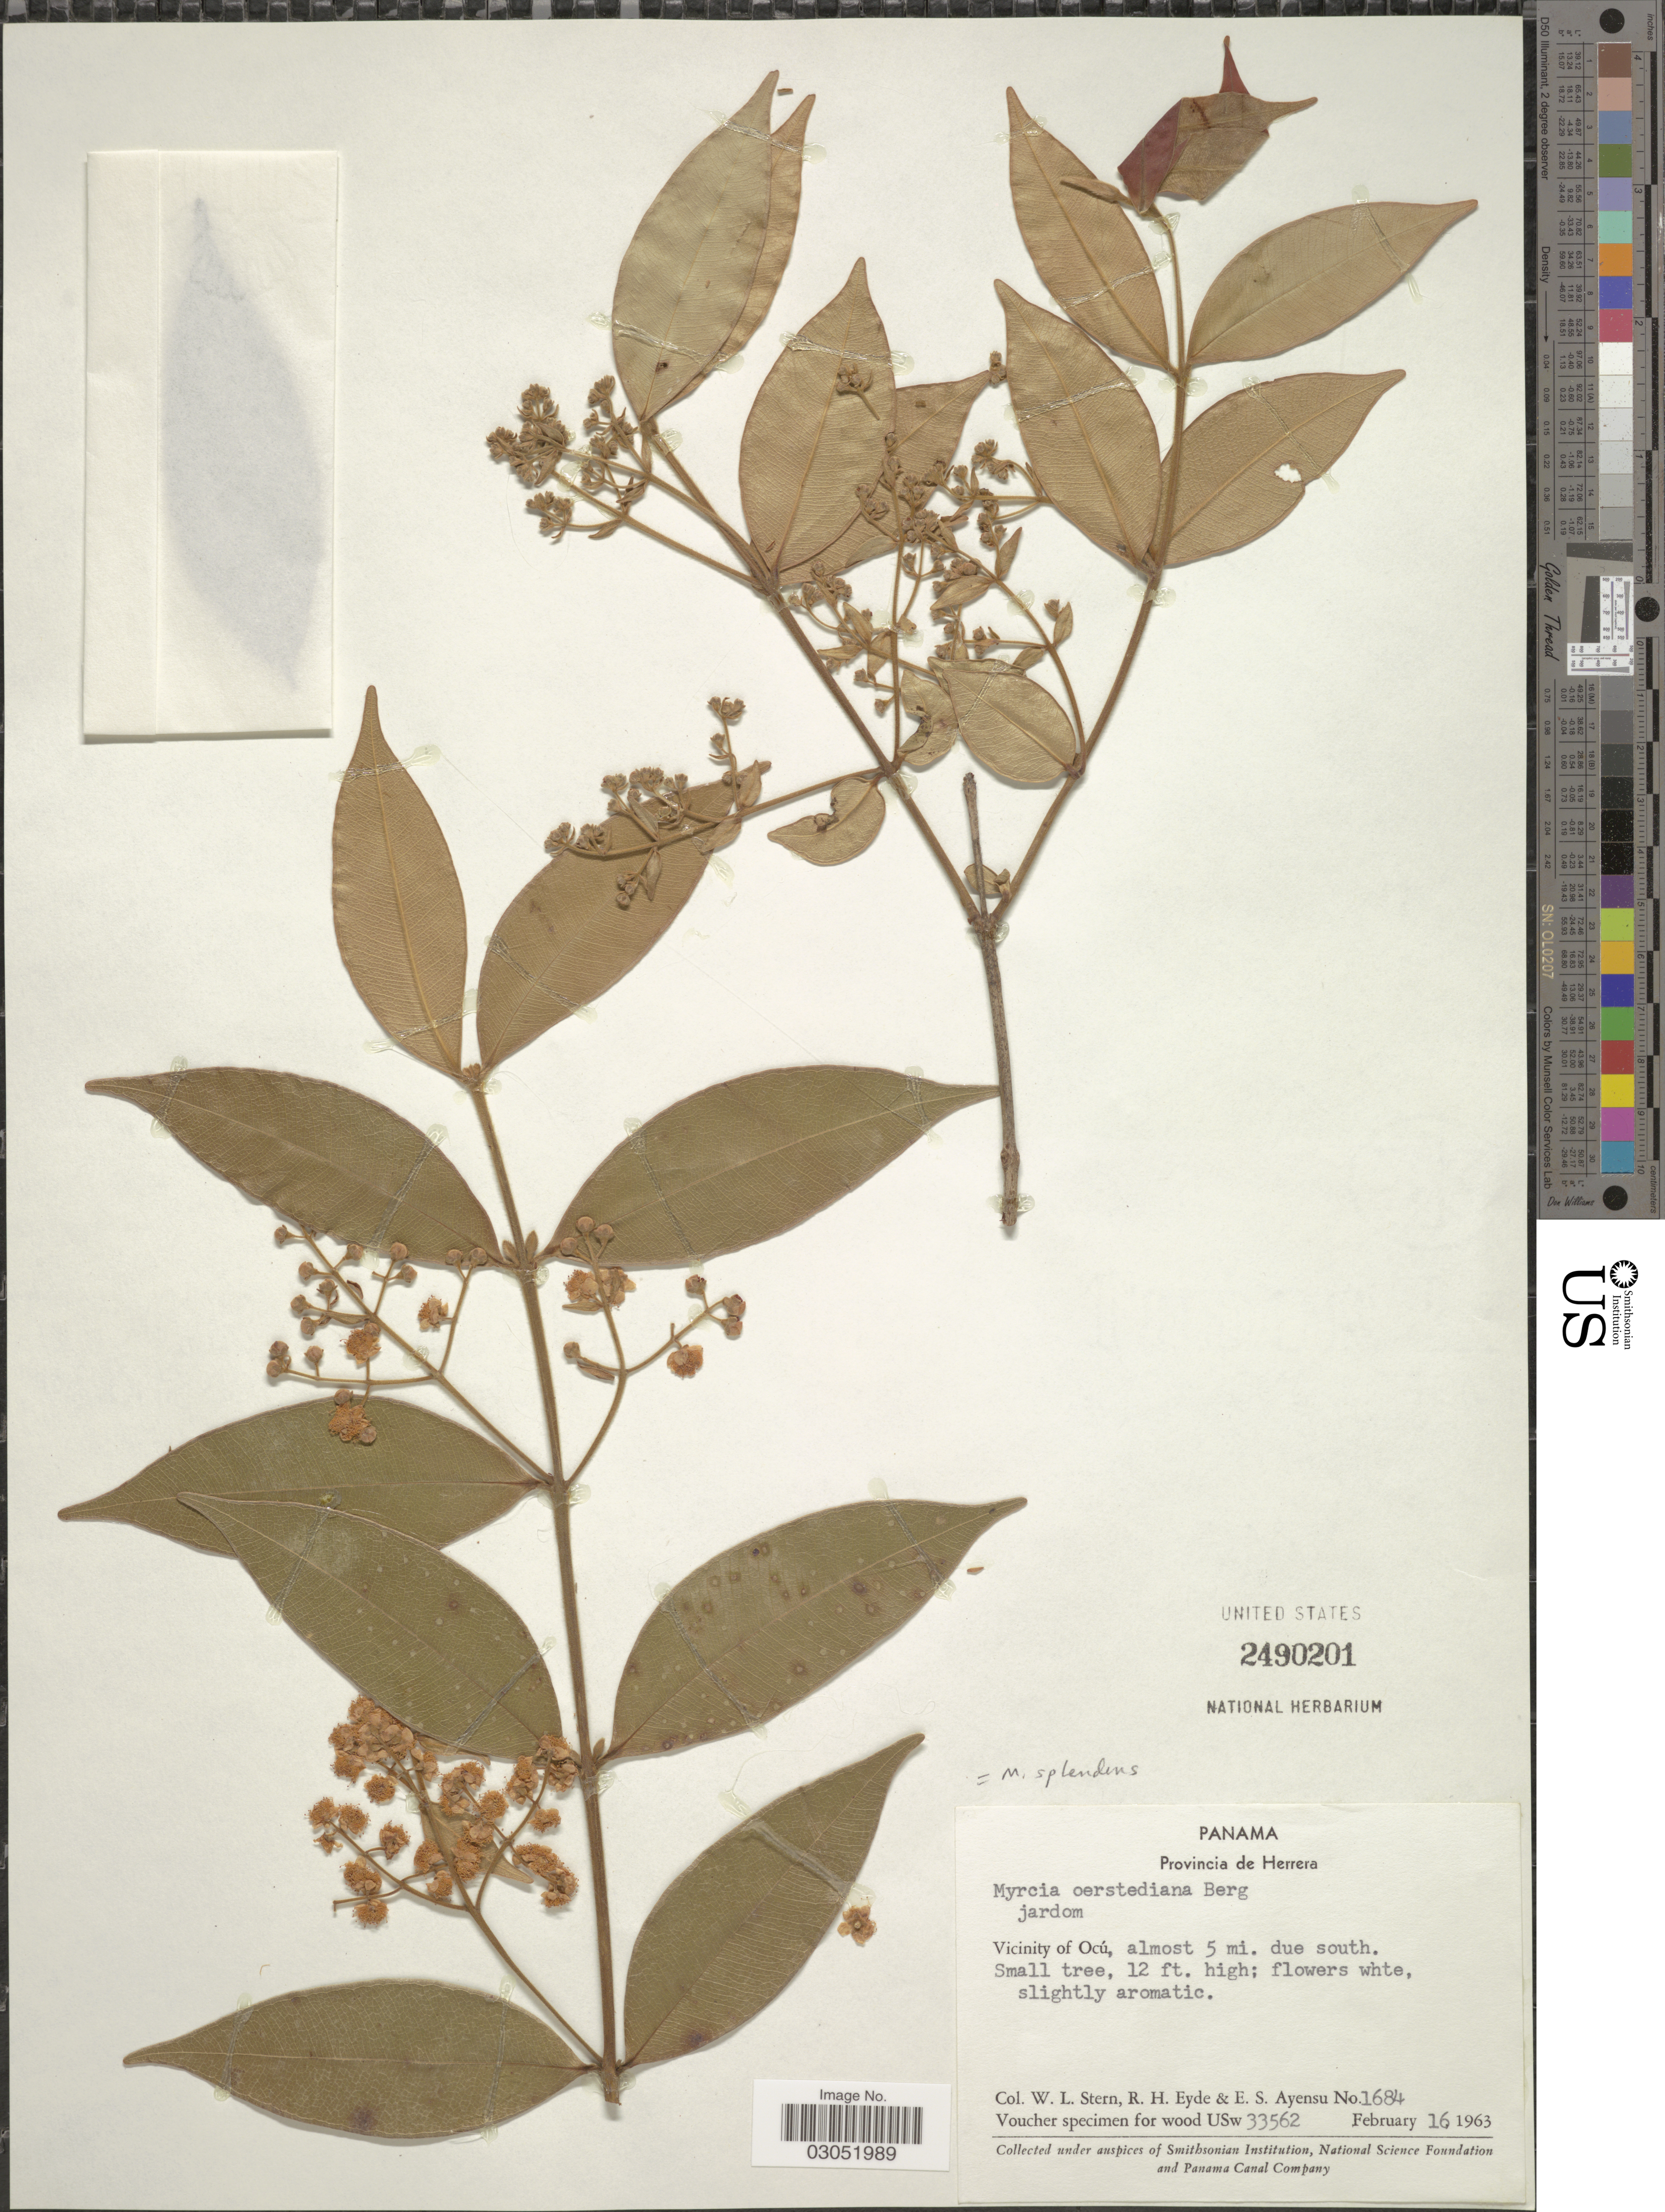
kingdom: Plantae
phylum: Tracheophyta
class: Magnoliopsida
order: Myrtales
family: Myrtaceae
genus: Myrcia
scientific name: Myrcia splendens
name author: (Sw.) DC.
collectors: W. L. Stern, R. H. Eyde & E. S. Ayensu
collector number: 1684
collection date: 1963-02-16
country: Panama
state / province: Herrera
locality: Vicinity of Ocú, almost 5 mi. due south.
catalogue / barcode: US 2490201